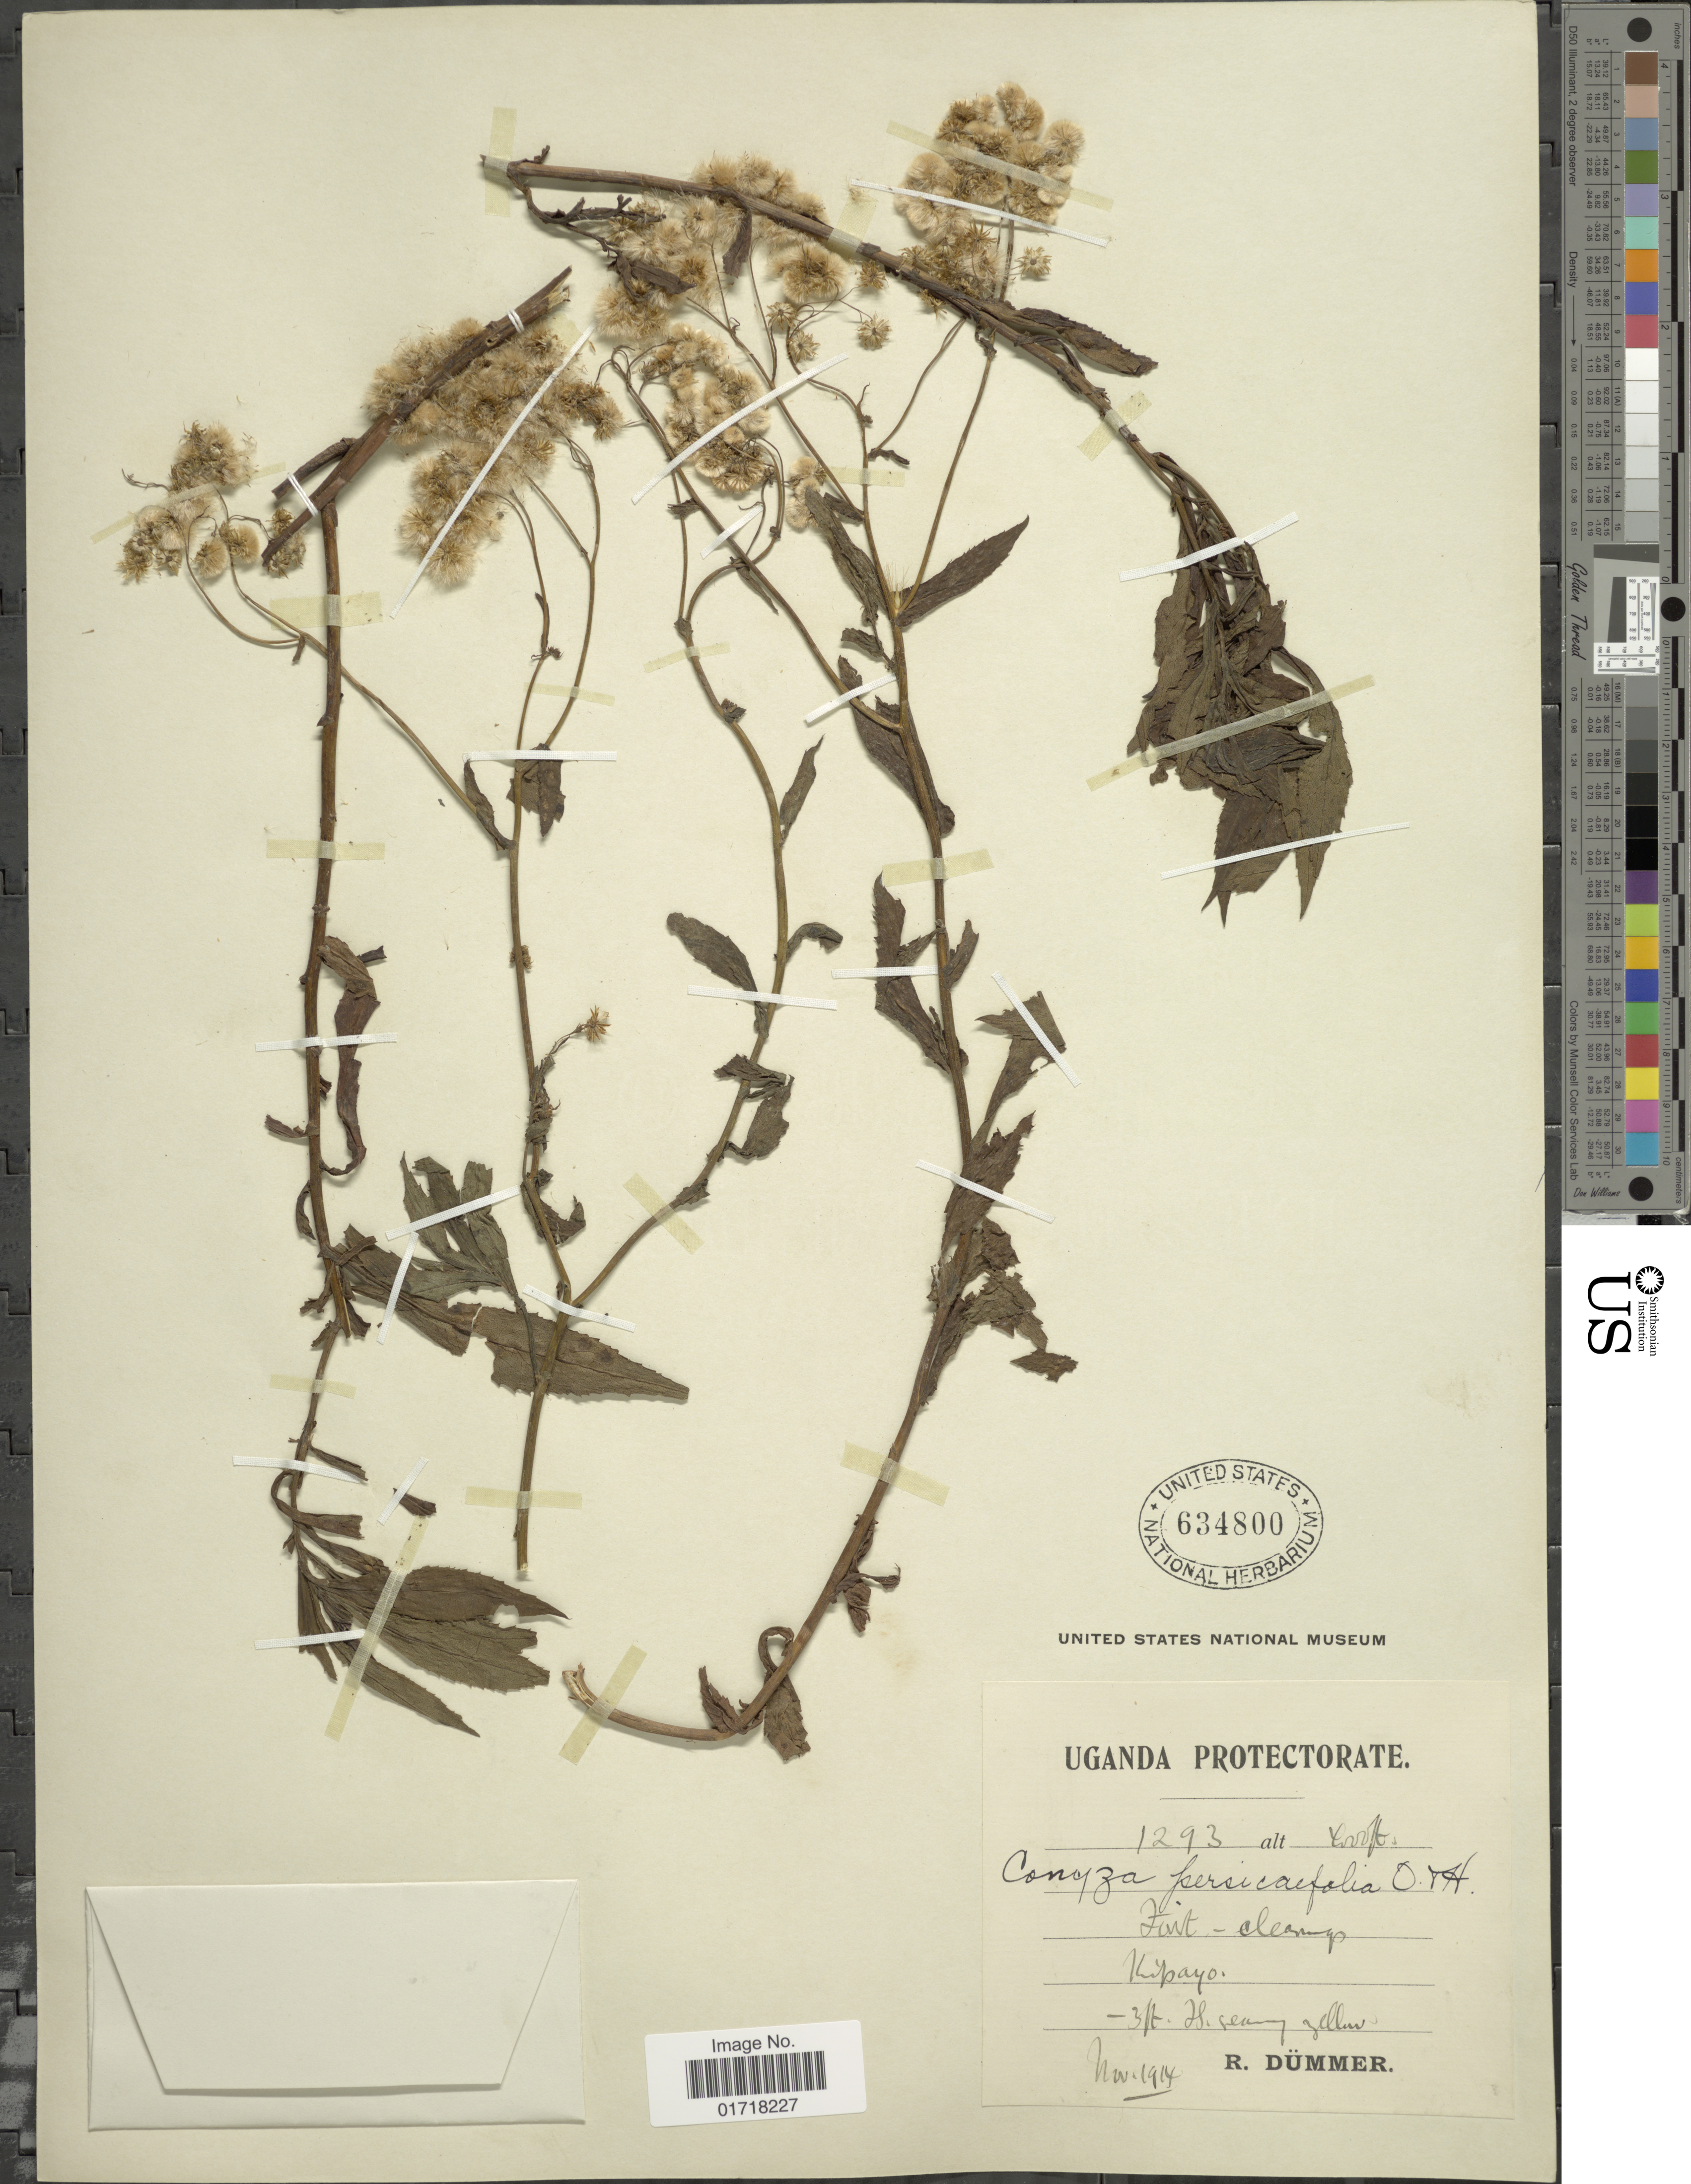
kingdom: Plantae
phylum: Tracheophyta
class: Magnoliopsida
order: Asterales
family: Asteraceae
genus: Conyza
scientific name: Conyza persicifolia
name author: (Benth.) Oliv. & Hiern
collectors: R. A. Dümmer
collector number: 1293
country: Uganda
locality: Kipayo.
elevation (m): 1219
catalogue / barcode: US 634800